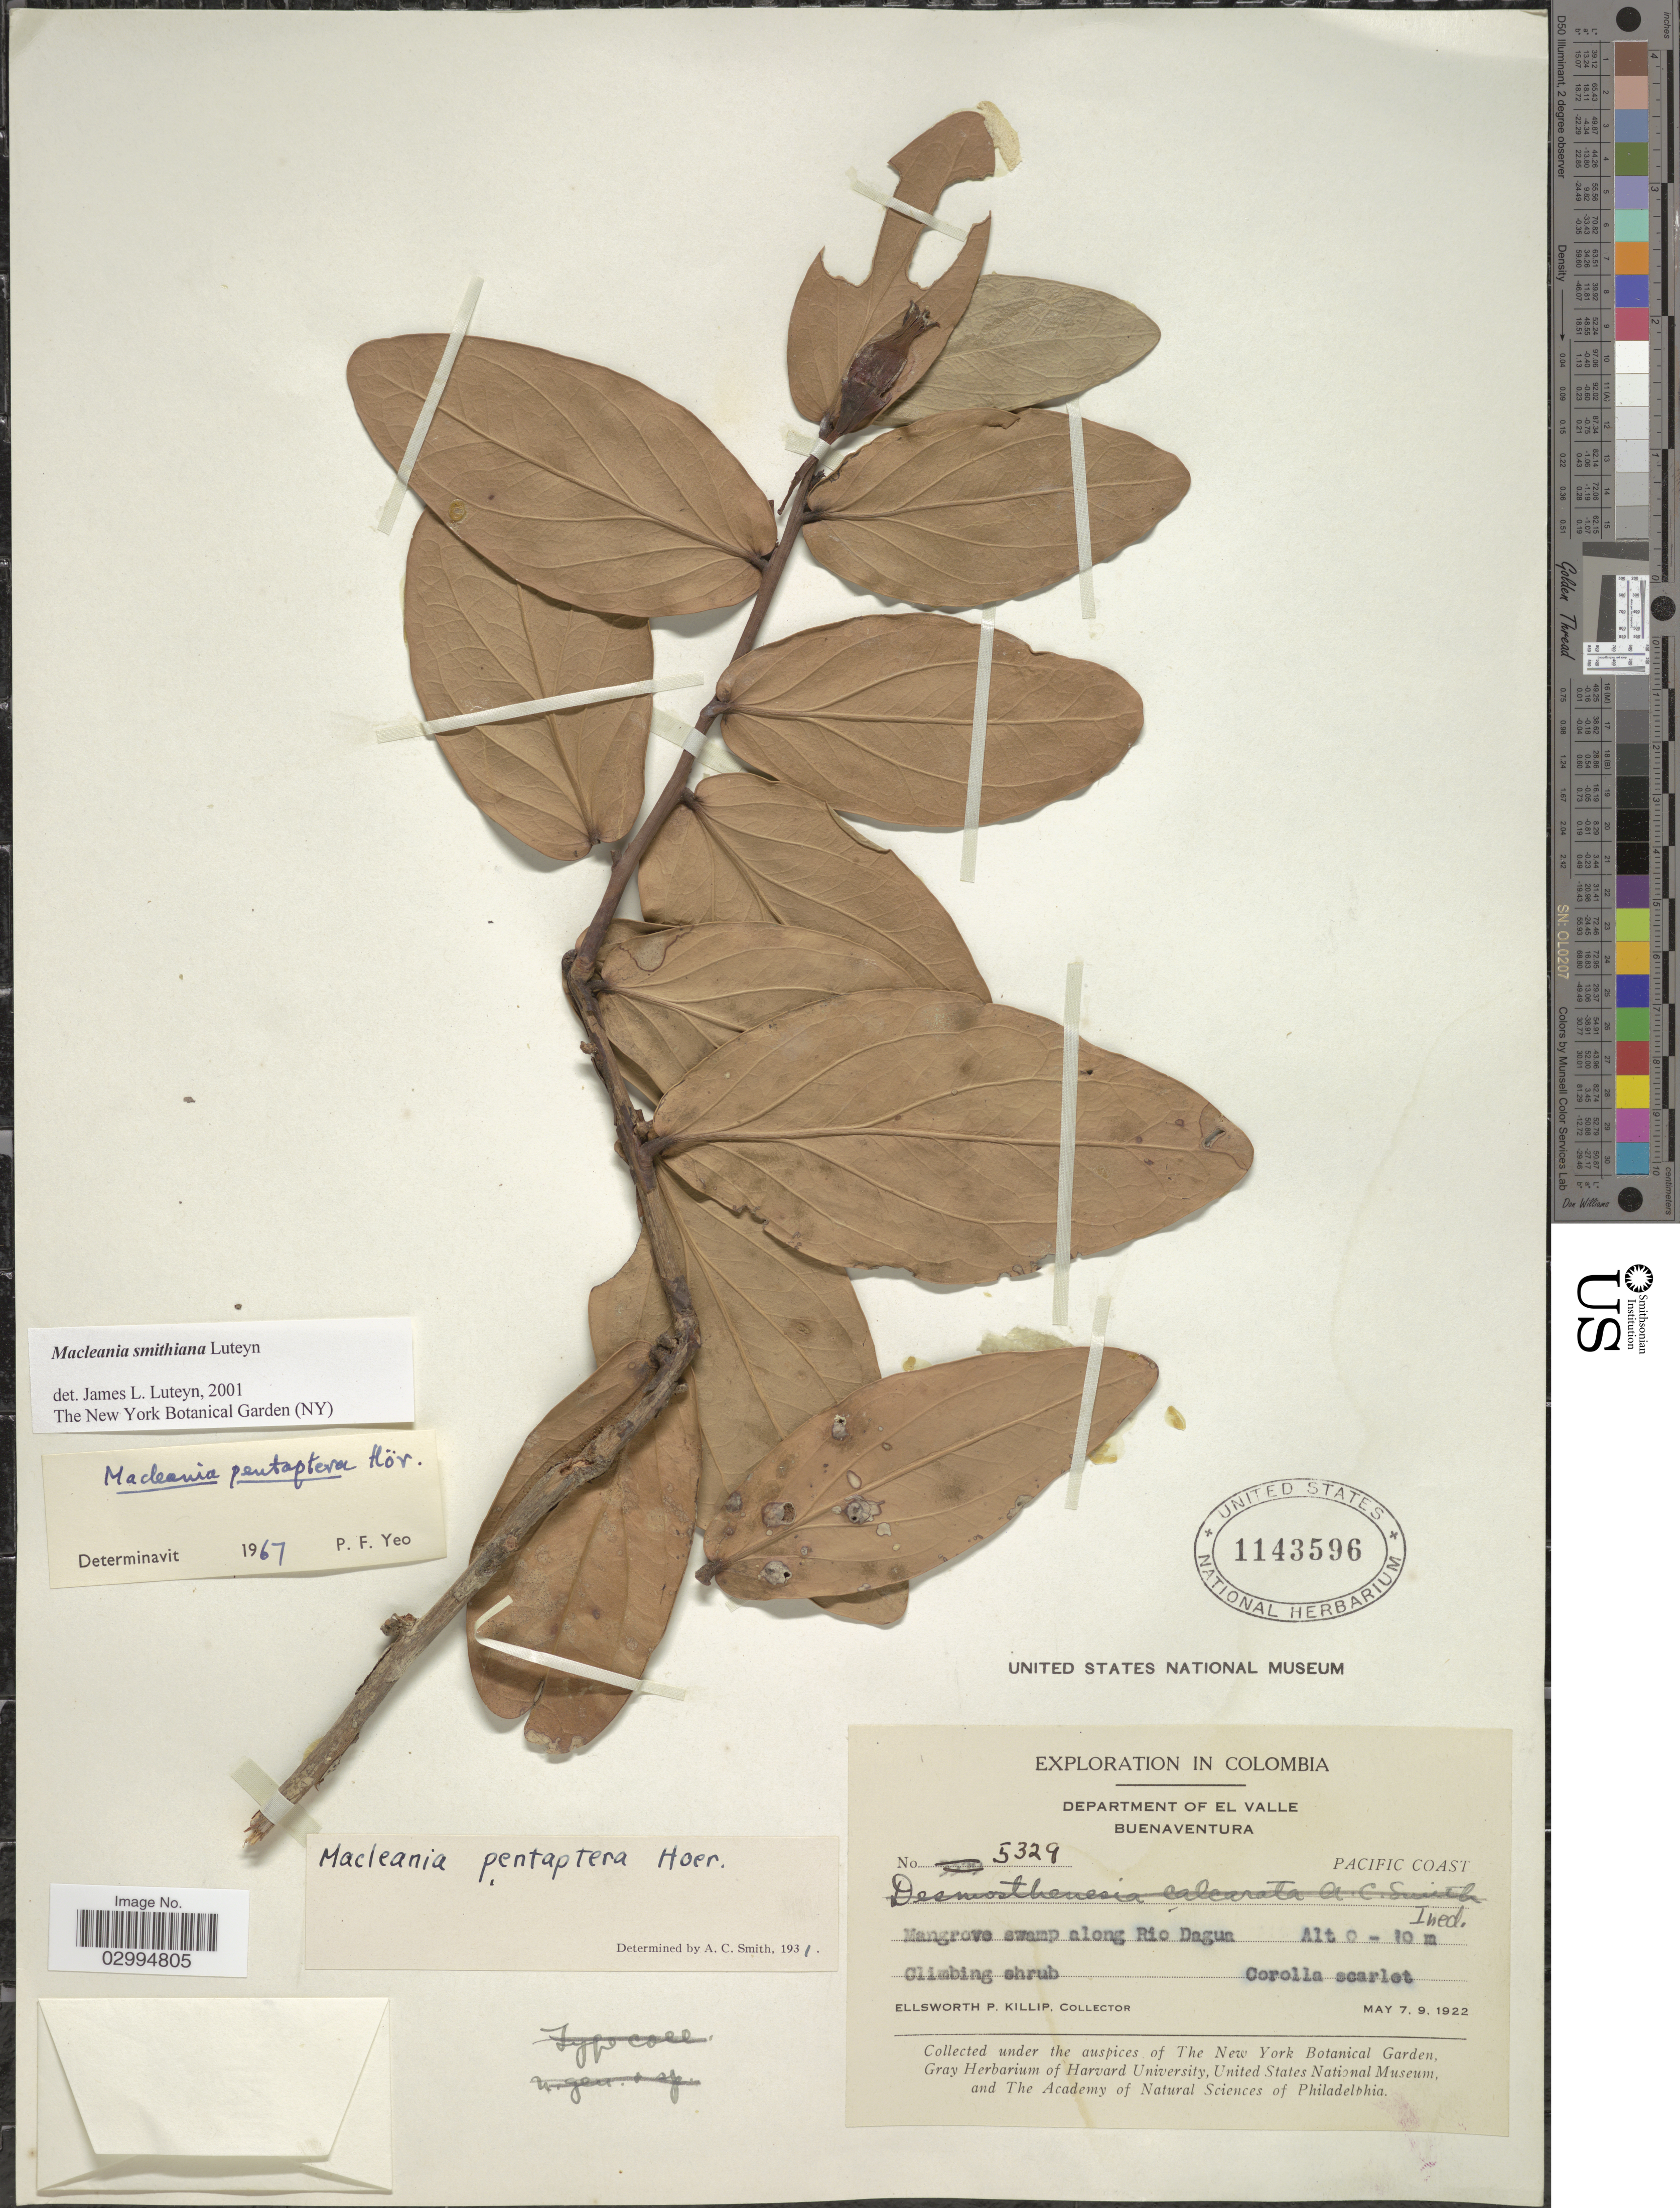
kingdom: Plantae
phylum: Tracheophyta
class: Magnoliopsida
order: Ericales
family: Ericaceae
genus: Macleania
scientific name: Macleania smithiana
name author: Luteyn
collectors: E. P. Killip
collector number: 5329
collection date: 1922-05-07/1922-05-09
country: Colombia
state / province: Valle del Cauca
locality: Department of El Valle. Buenaventura. Pacific Coast. Along Rio Dagun.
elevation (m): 0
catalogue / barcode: US 1143596